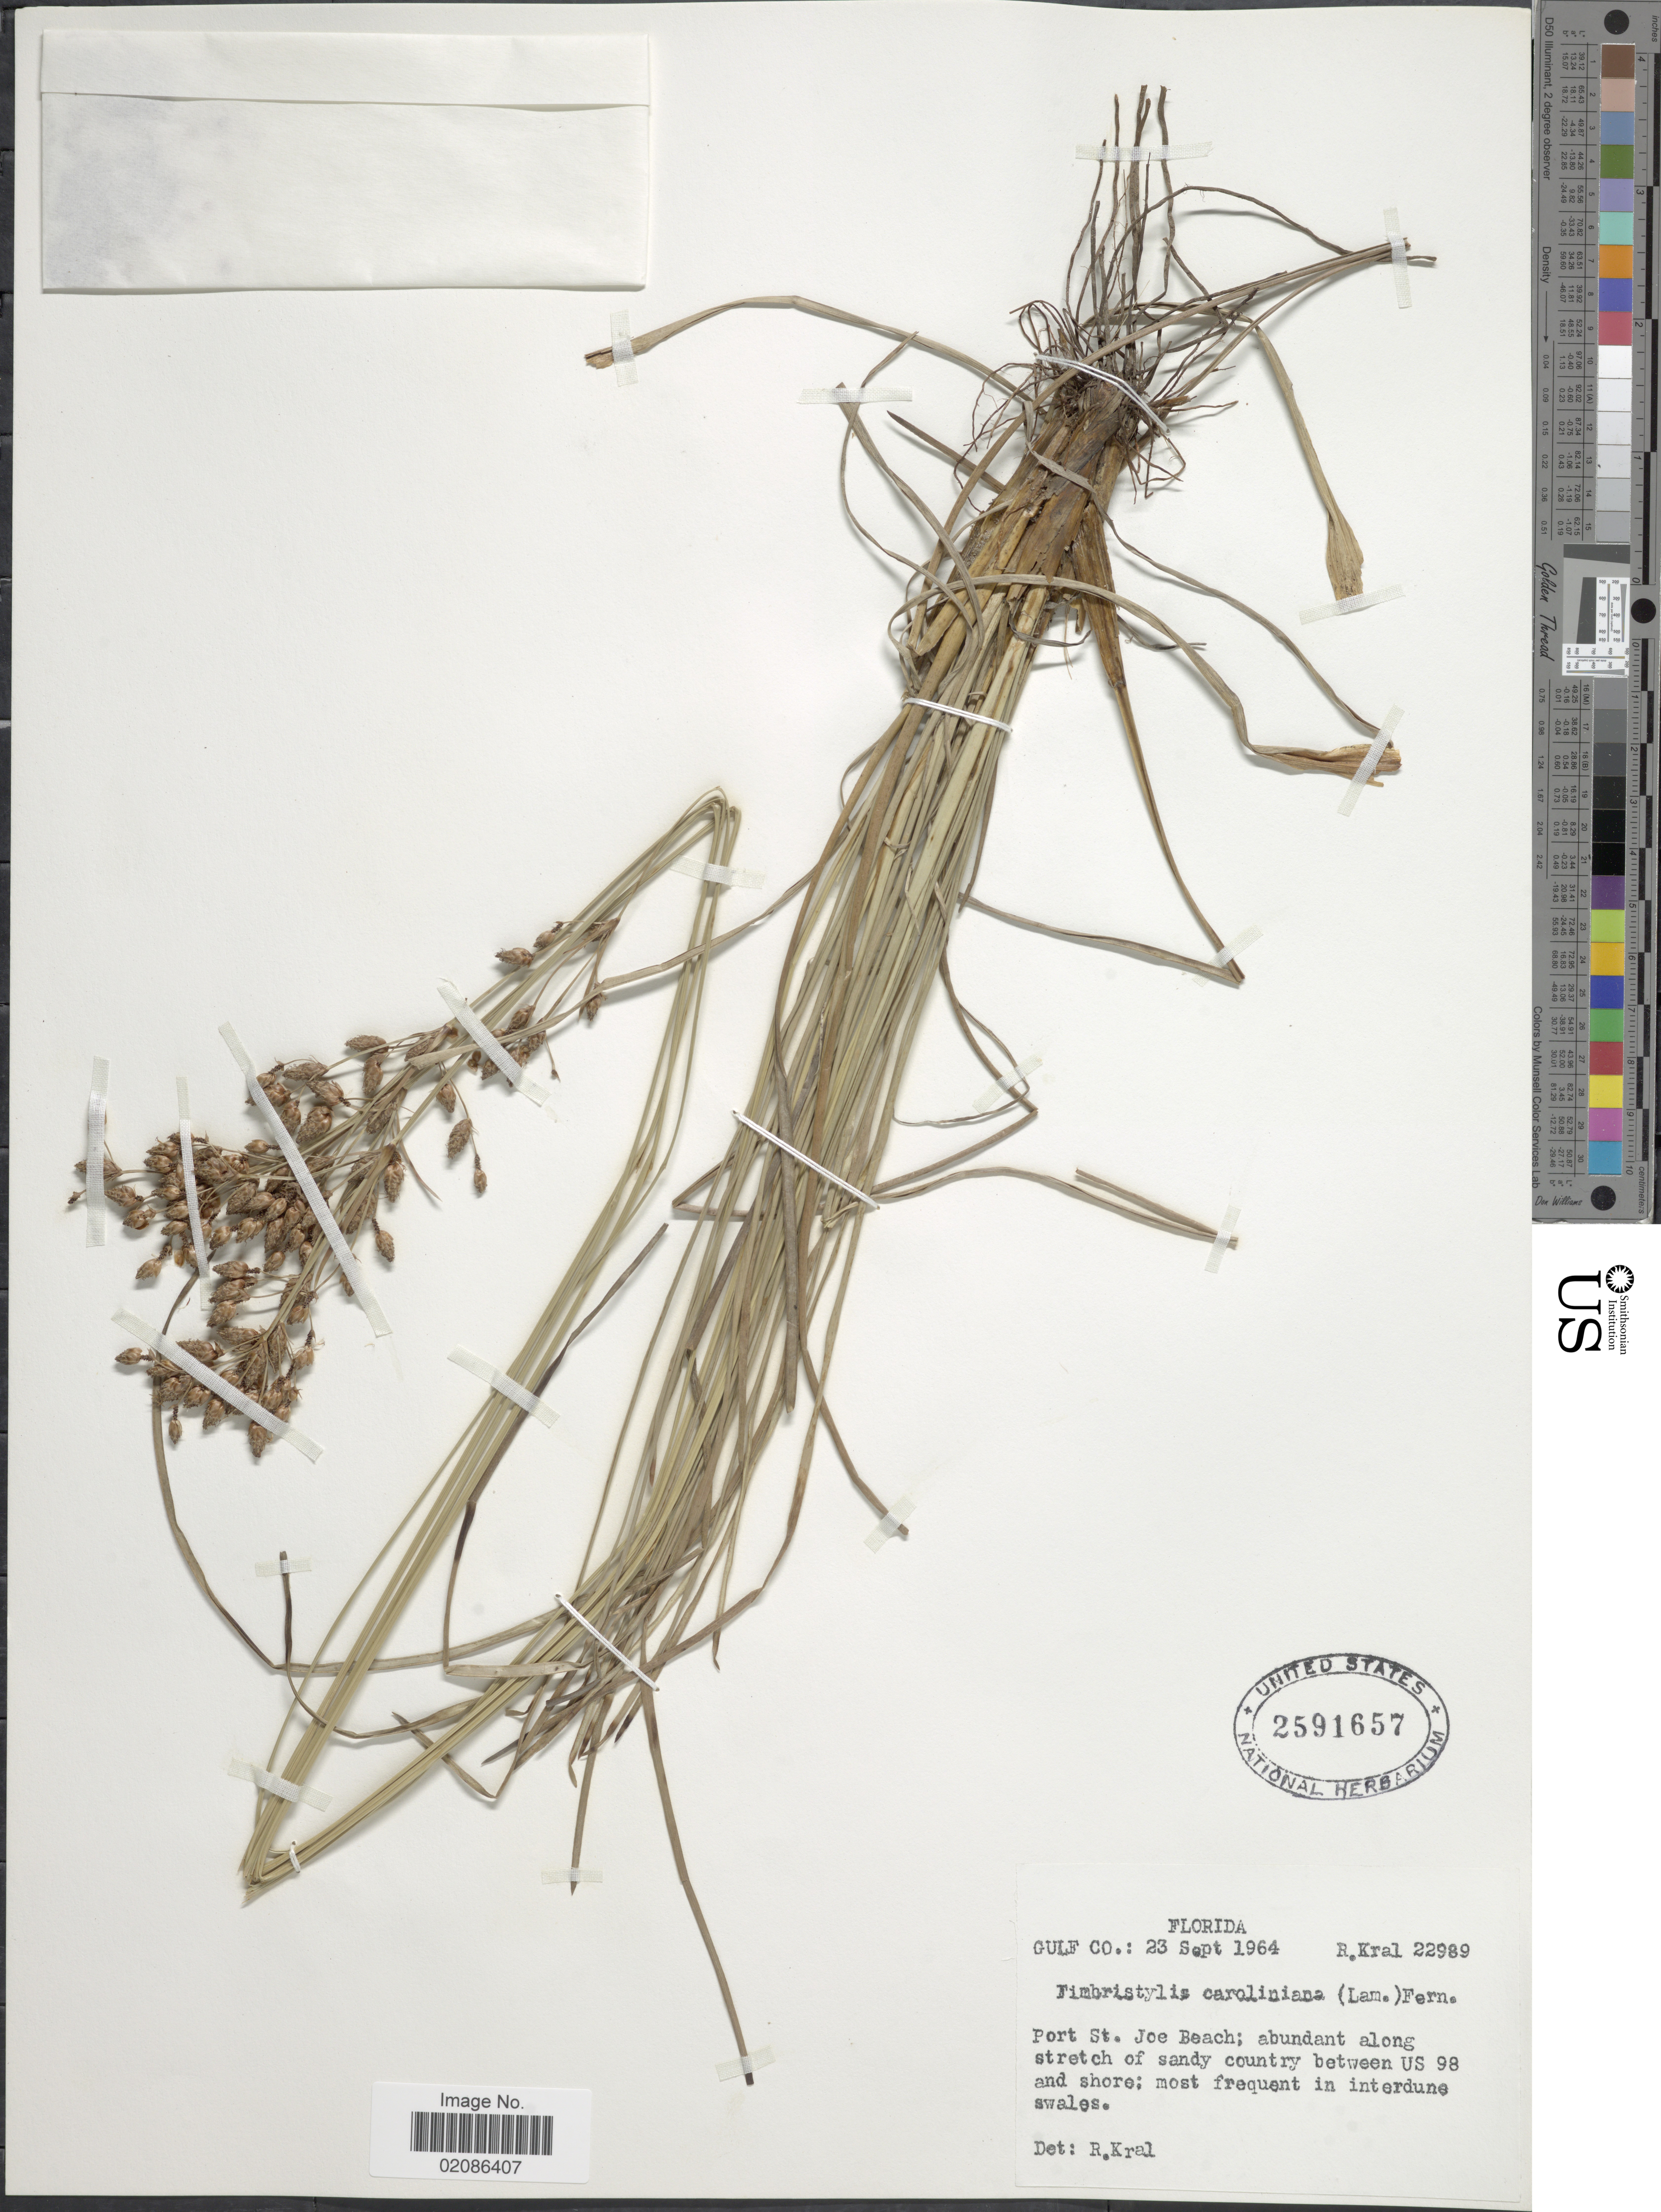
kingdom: Plantae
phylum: Tracheophyta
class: Liliopsida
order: Poales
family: Cyperaceae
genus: Fimbristylis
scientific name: Fimbristylis caroliniana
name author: (Lam.) Fernald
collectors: R. Kral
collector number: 22989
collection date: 1964-09-23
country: United States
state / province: Florida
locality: Gulf Co, Port St Joe Beach; abundant along stretch of sandy country between US 98 and shore; most frequent in interdune swales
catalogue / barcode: US 2591657